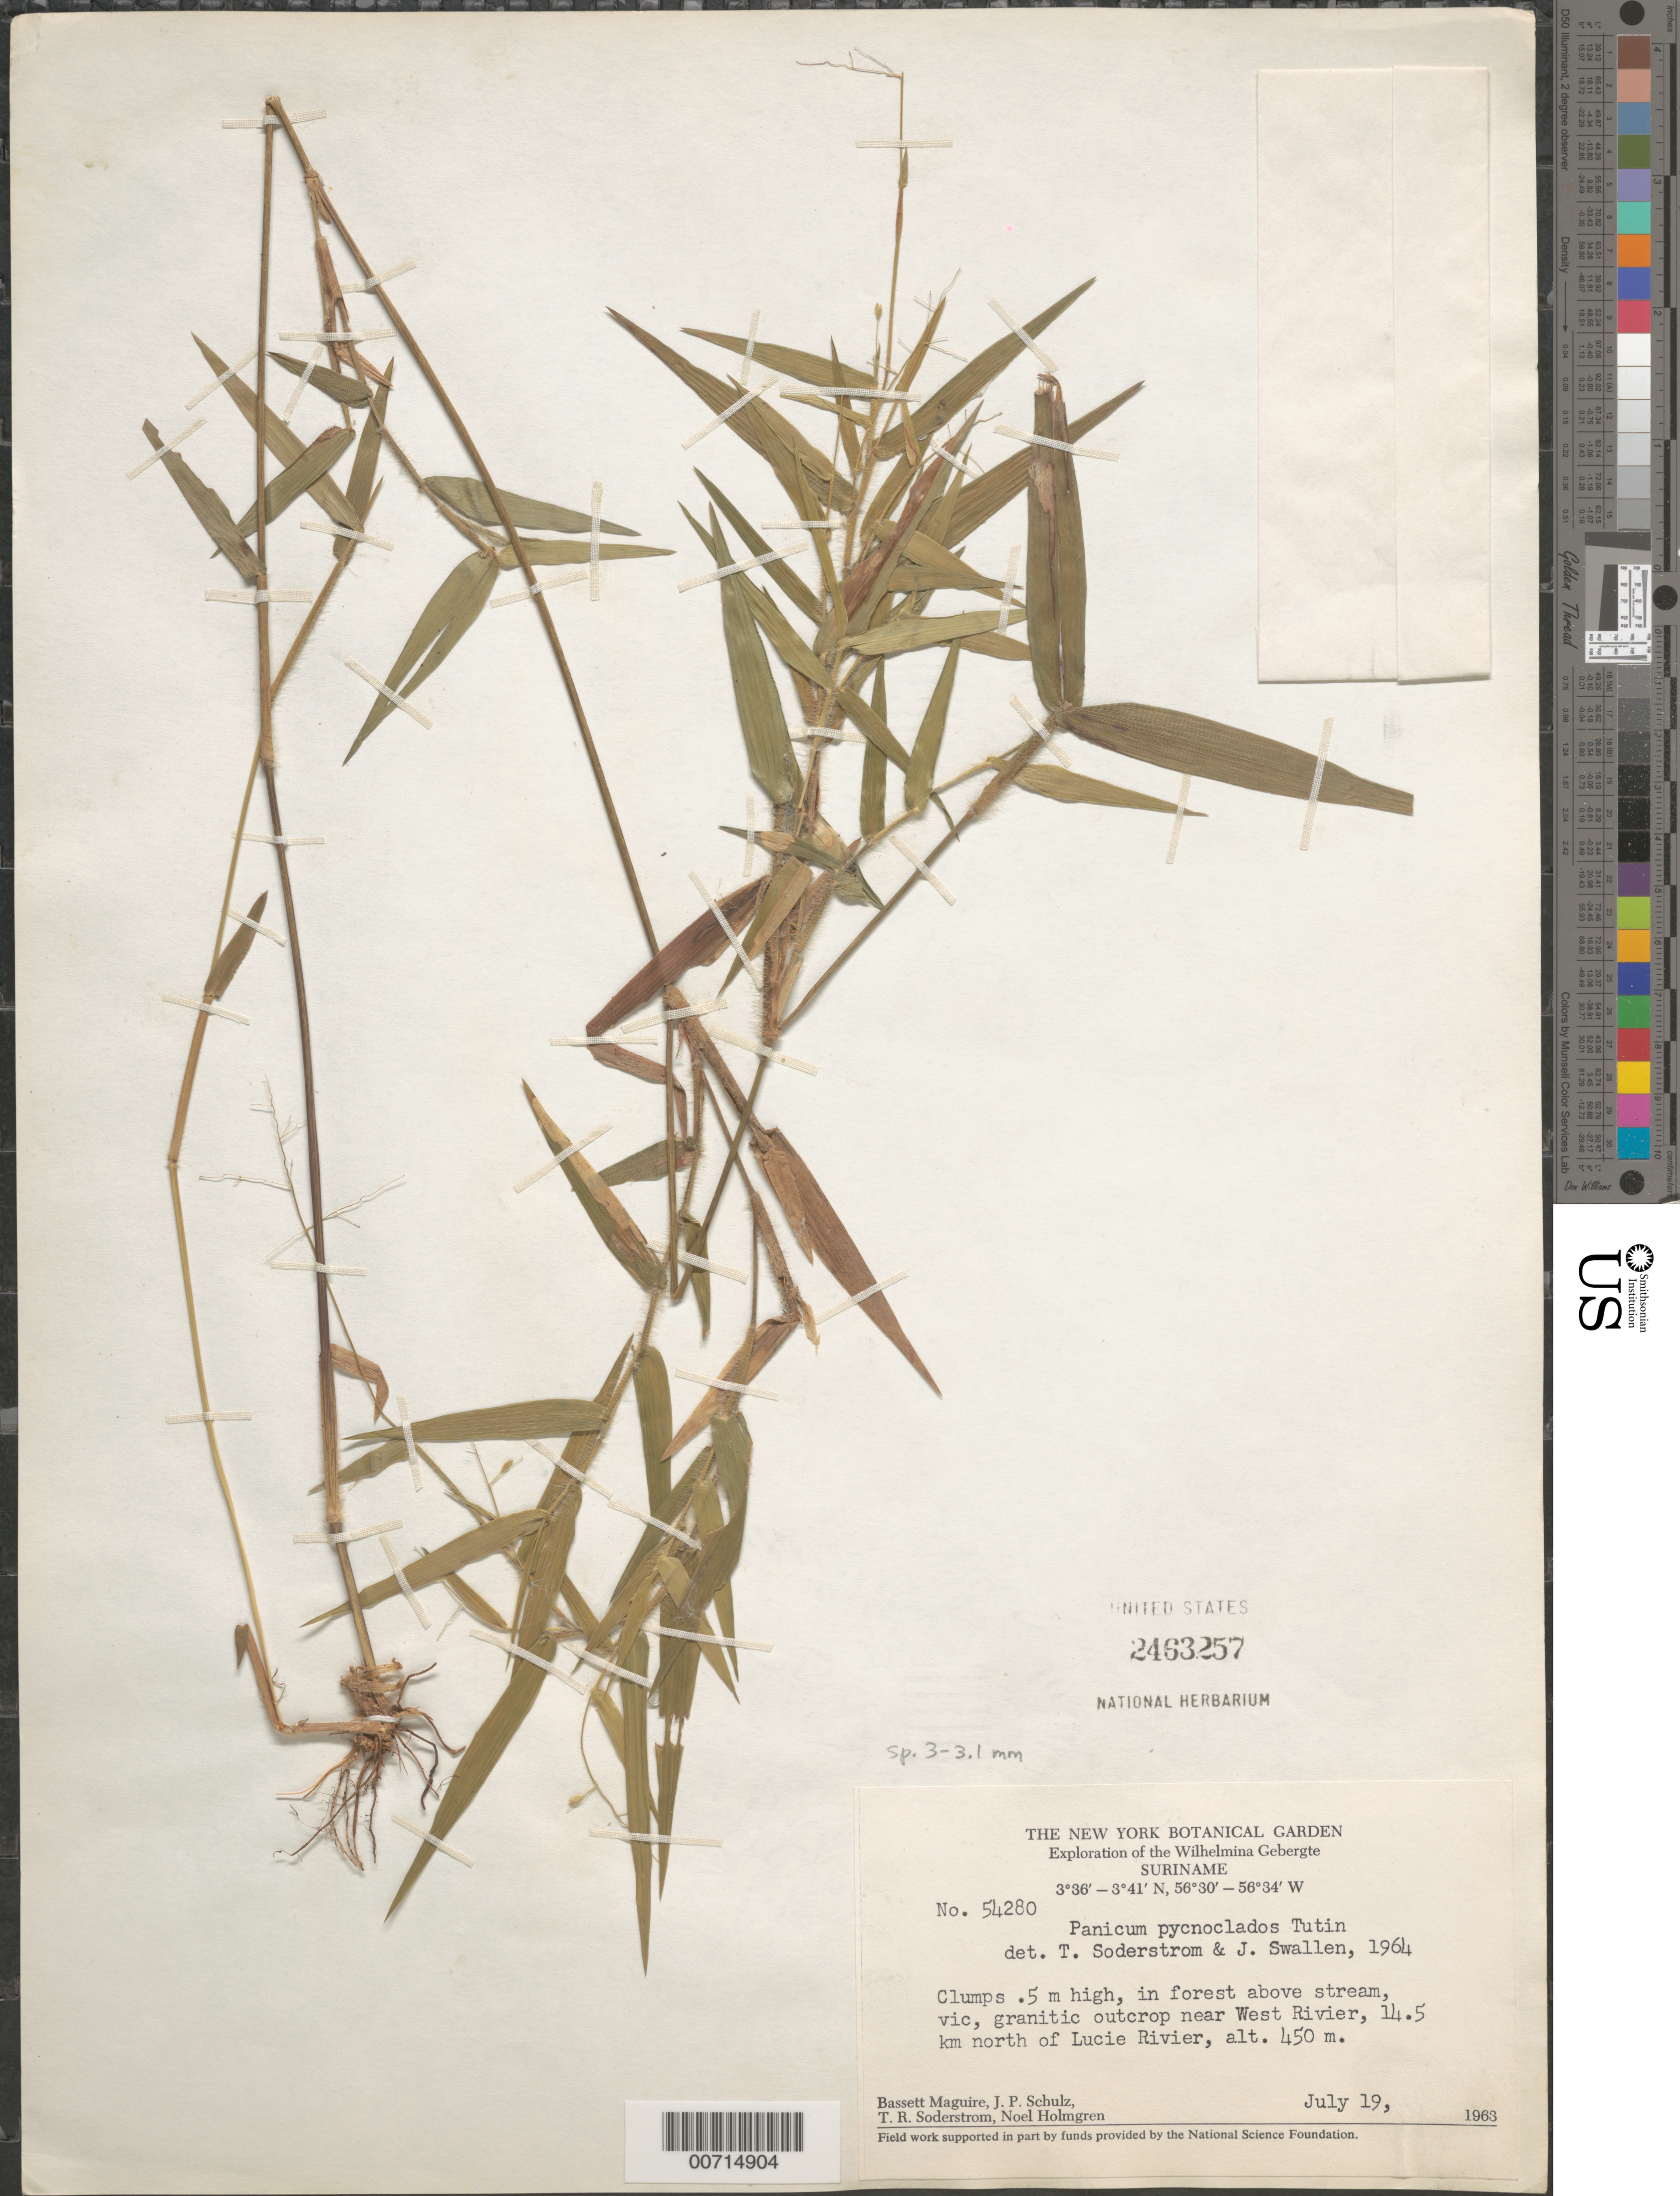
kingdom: Plantae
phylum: Tracheophyta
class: Liliopsida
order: Poales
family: Poaceae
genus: Panicum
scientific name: Panicum pycnoclados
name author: Tutin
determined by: Swallen, J. R.; Soderstrom, T. R.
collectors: B. Maguire, J. P. Schulz, T. R. Soderstrom & N. H. Holmgren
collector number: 54280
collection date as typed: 19-Jul-63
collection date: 1963-07-19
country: Suriname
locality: Wilhelminagebergte (Wilhelmina Mts.), West River, 14.5 km N of Lucie R.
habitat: Forest above stream, vic, granitic outcrop near W R.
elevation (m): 450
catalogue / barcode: US 2463257